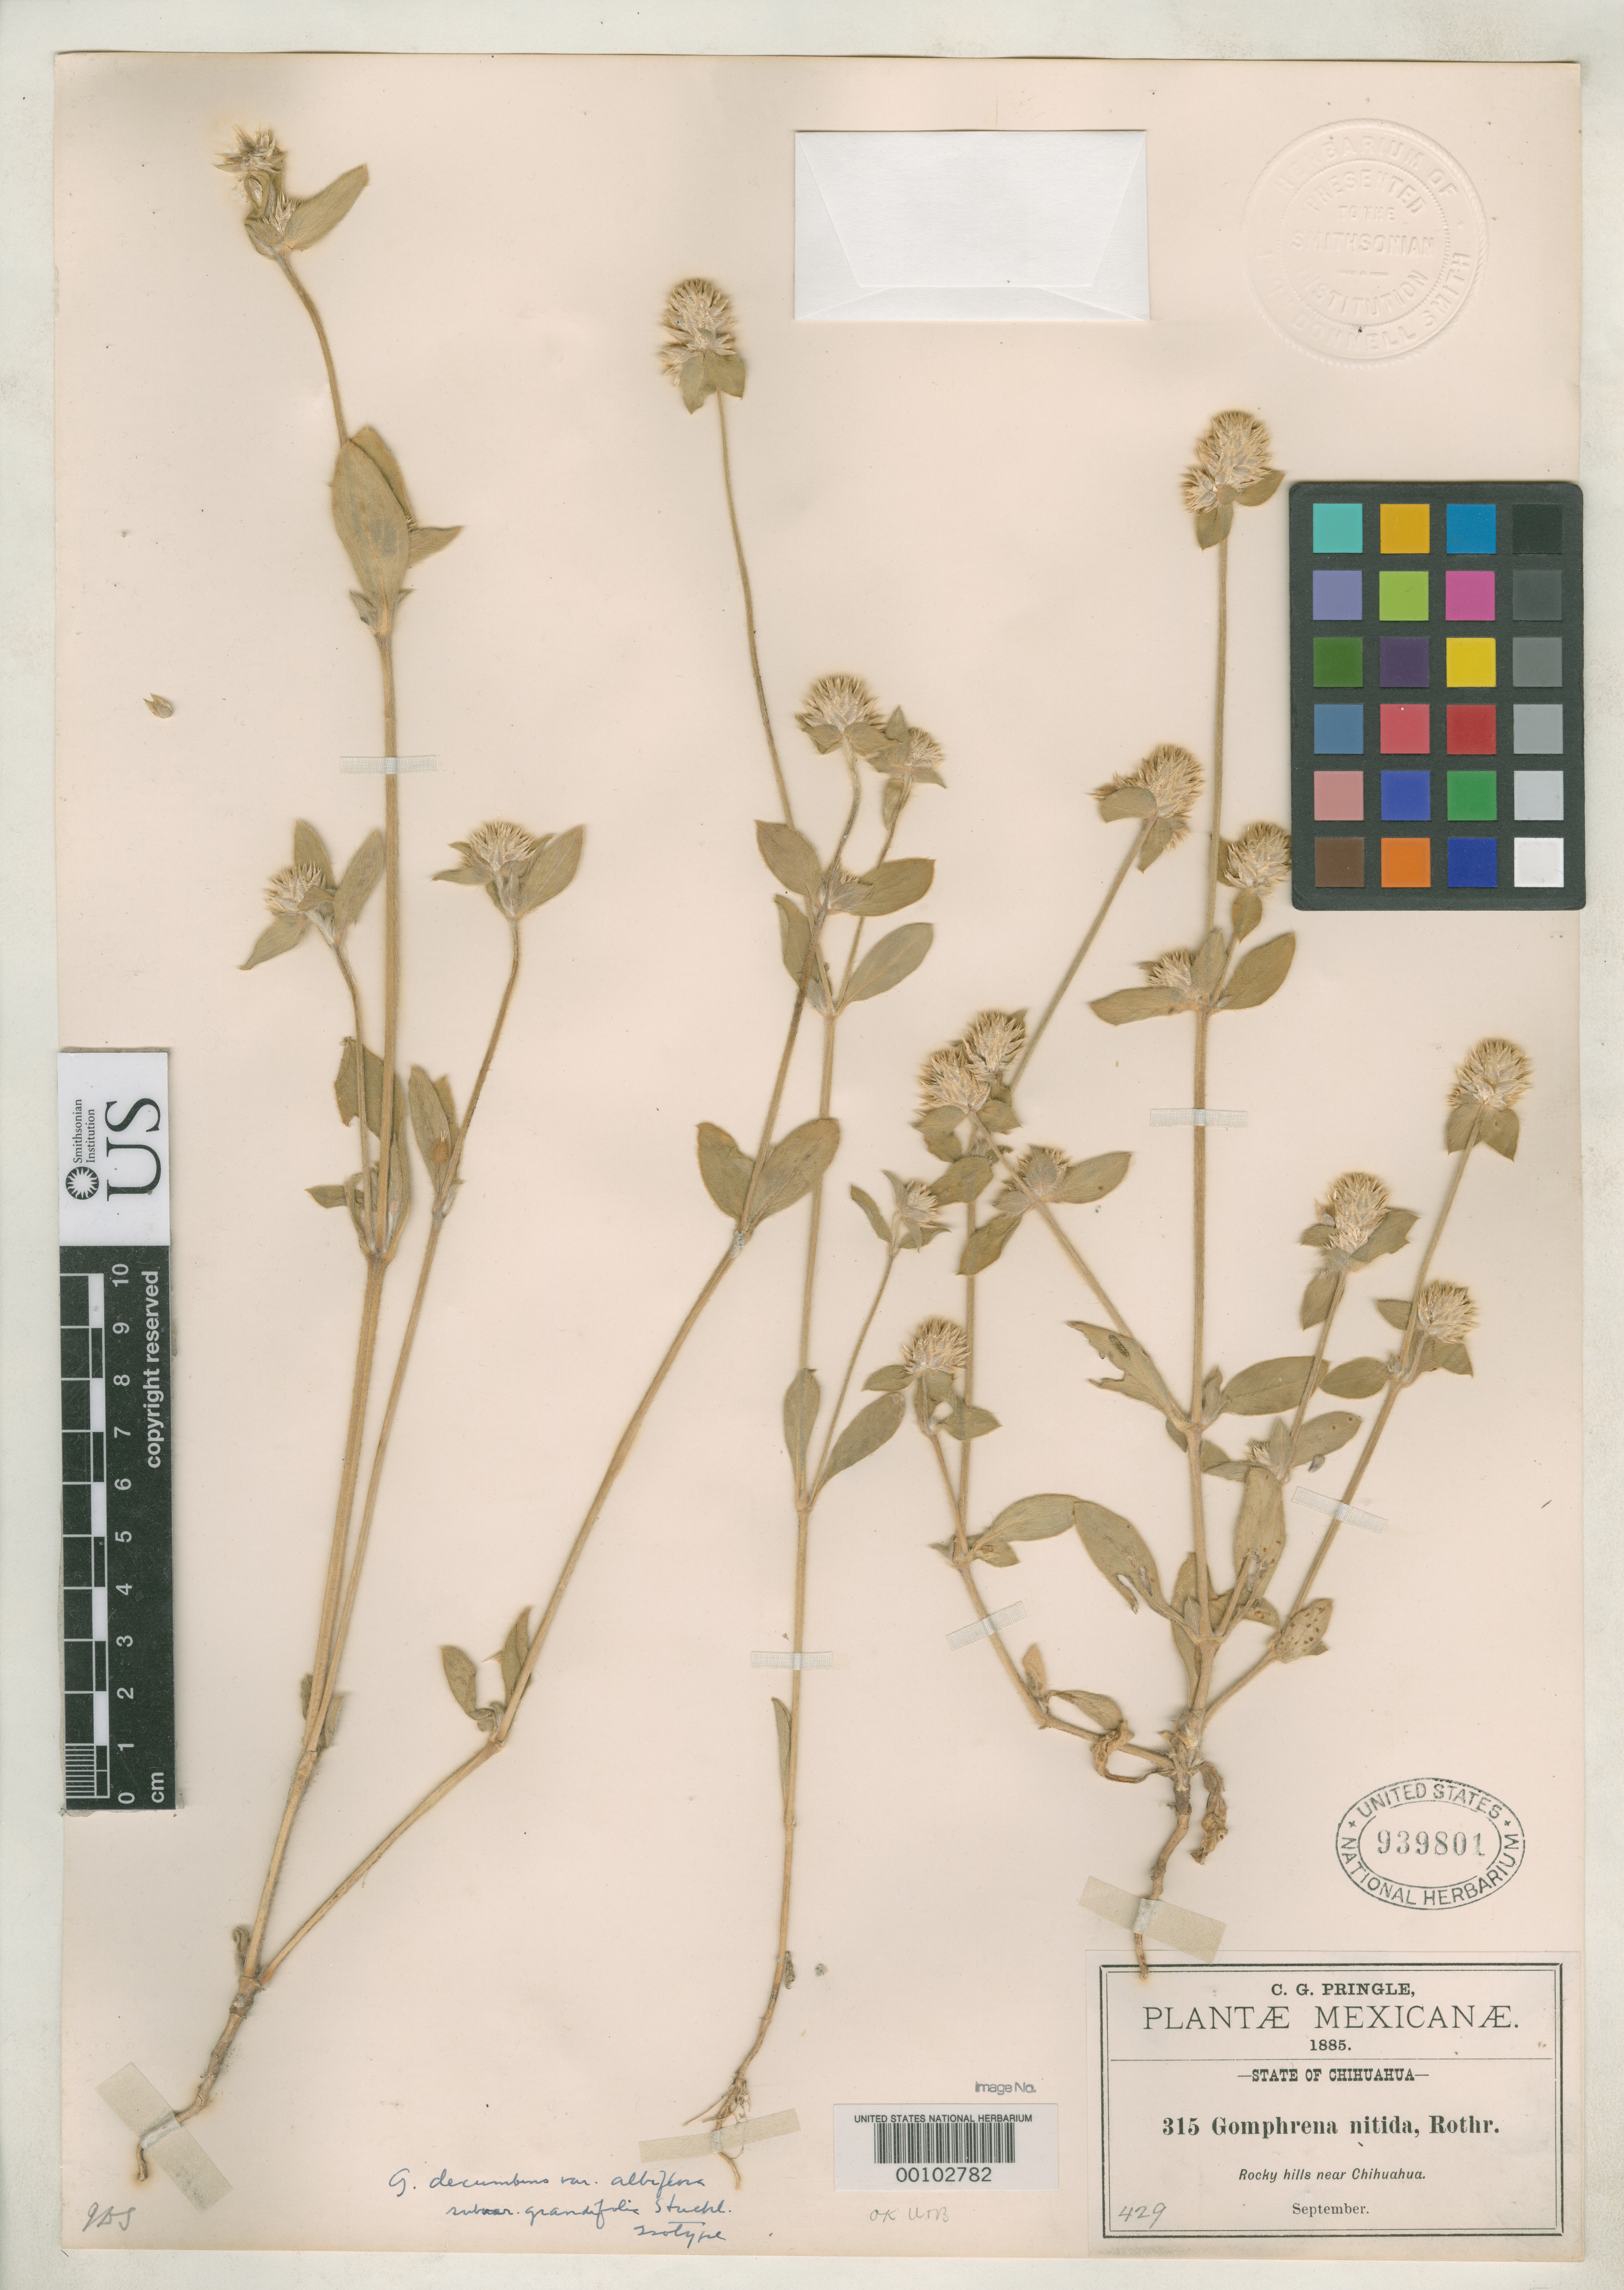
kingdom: Plantae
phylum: Tracheophyta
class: Magnoliopsida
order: Caryophyllales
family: Amaranthaceae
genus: Gomphrena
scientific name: Gomphrena decumbens subvar. grandifolia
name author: Stuchlík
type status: Isotype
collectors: C. G. Pringle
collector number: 315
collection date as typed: Sep 1885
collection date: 1885-09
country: Mexico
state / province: Chihuahua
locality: Near Chihuahua.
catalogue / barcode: US 939801